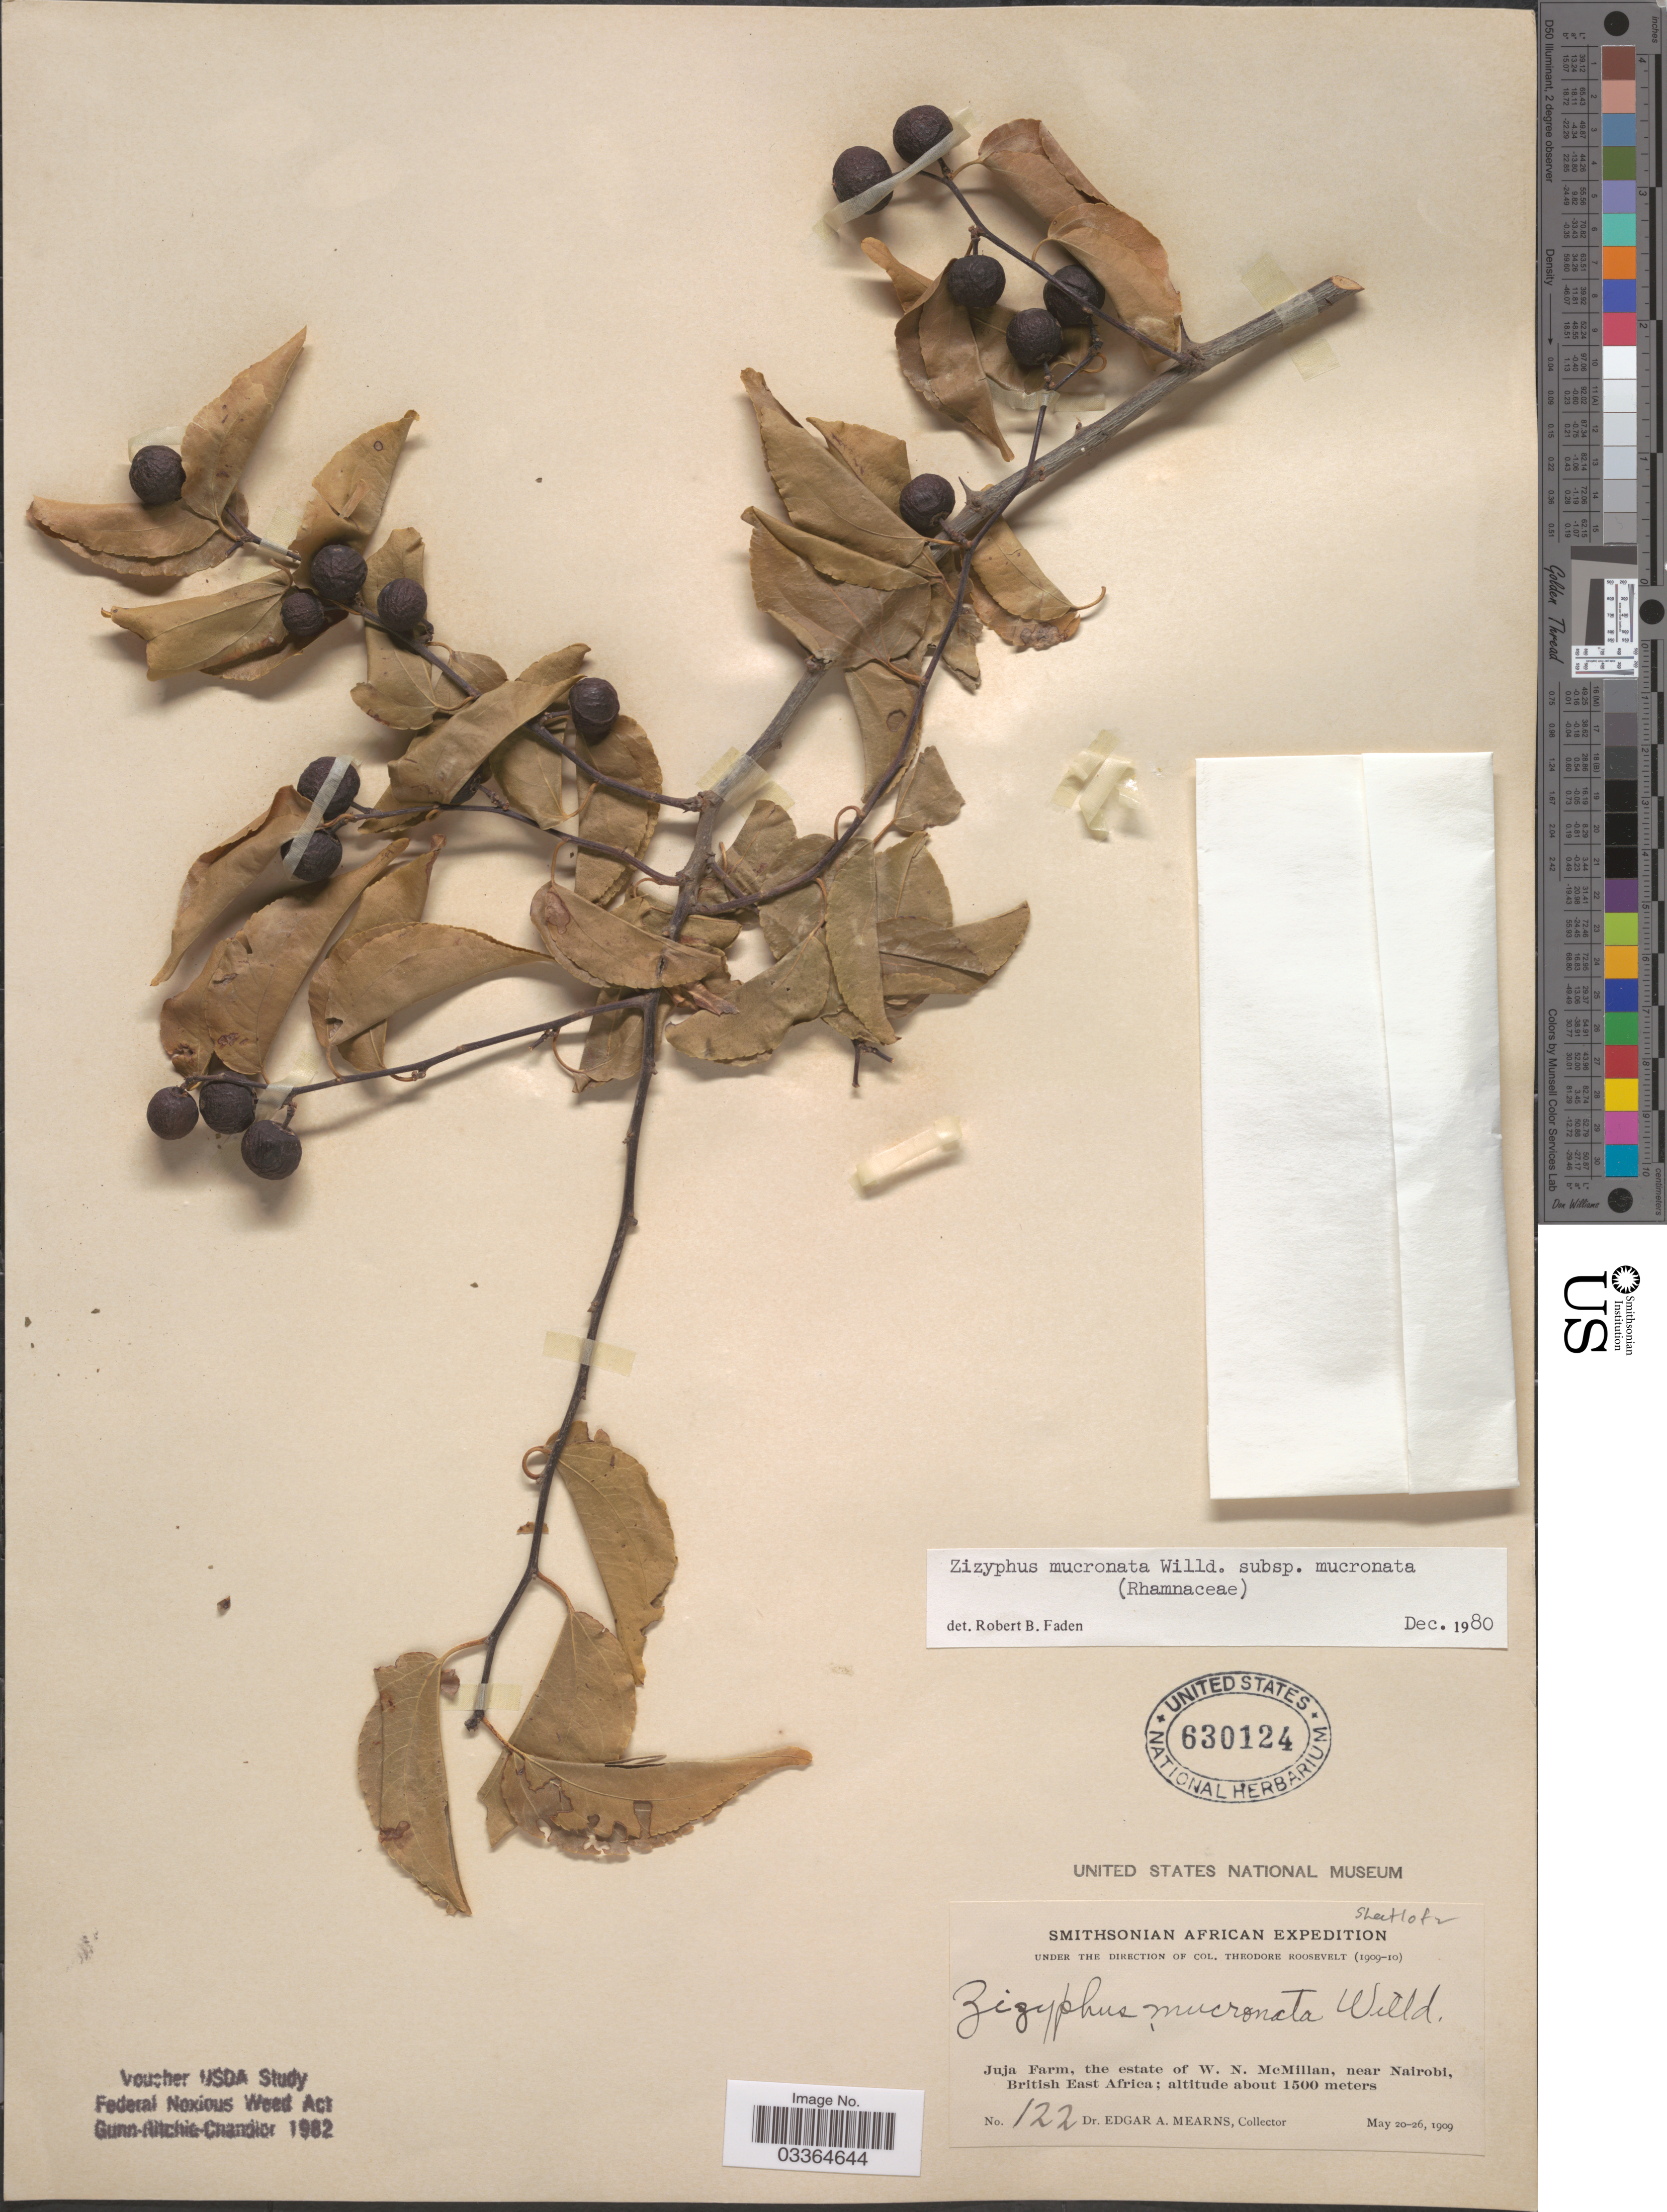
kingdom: Plantae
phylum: Tracheophyta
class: Magnoliopsida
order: Rosales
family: Rhamnaceae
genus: Ziziphus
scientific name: Ziziphus mucronata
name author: Willd.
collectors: E. A. Mearns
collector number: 122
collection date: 1909-05-20/1909-05-26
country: Kenya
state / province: Nairobi Area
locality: Juja Farm, the estate of W. N. McMillan, near Nairobi, British East Africa.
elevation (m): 1500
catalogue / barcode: US 630124